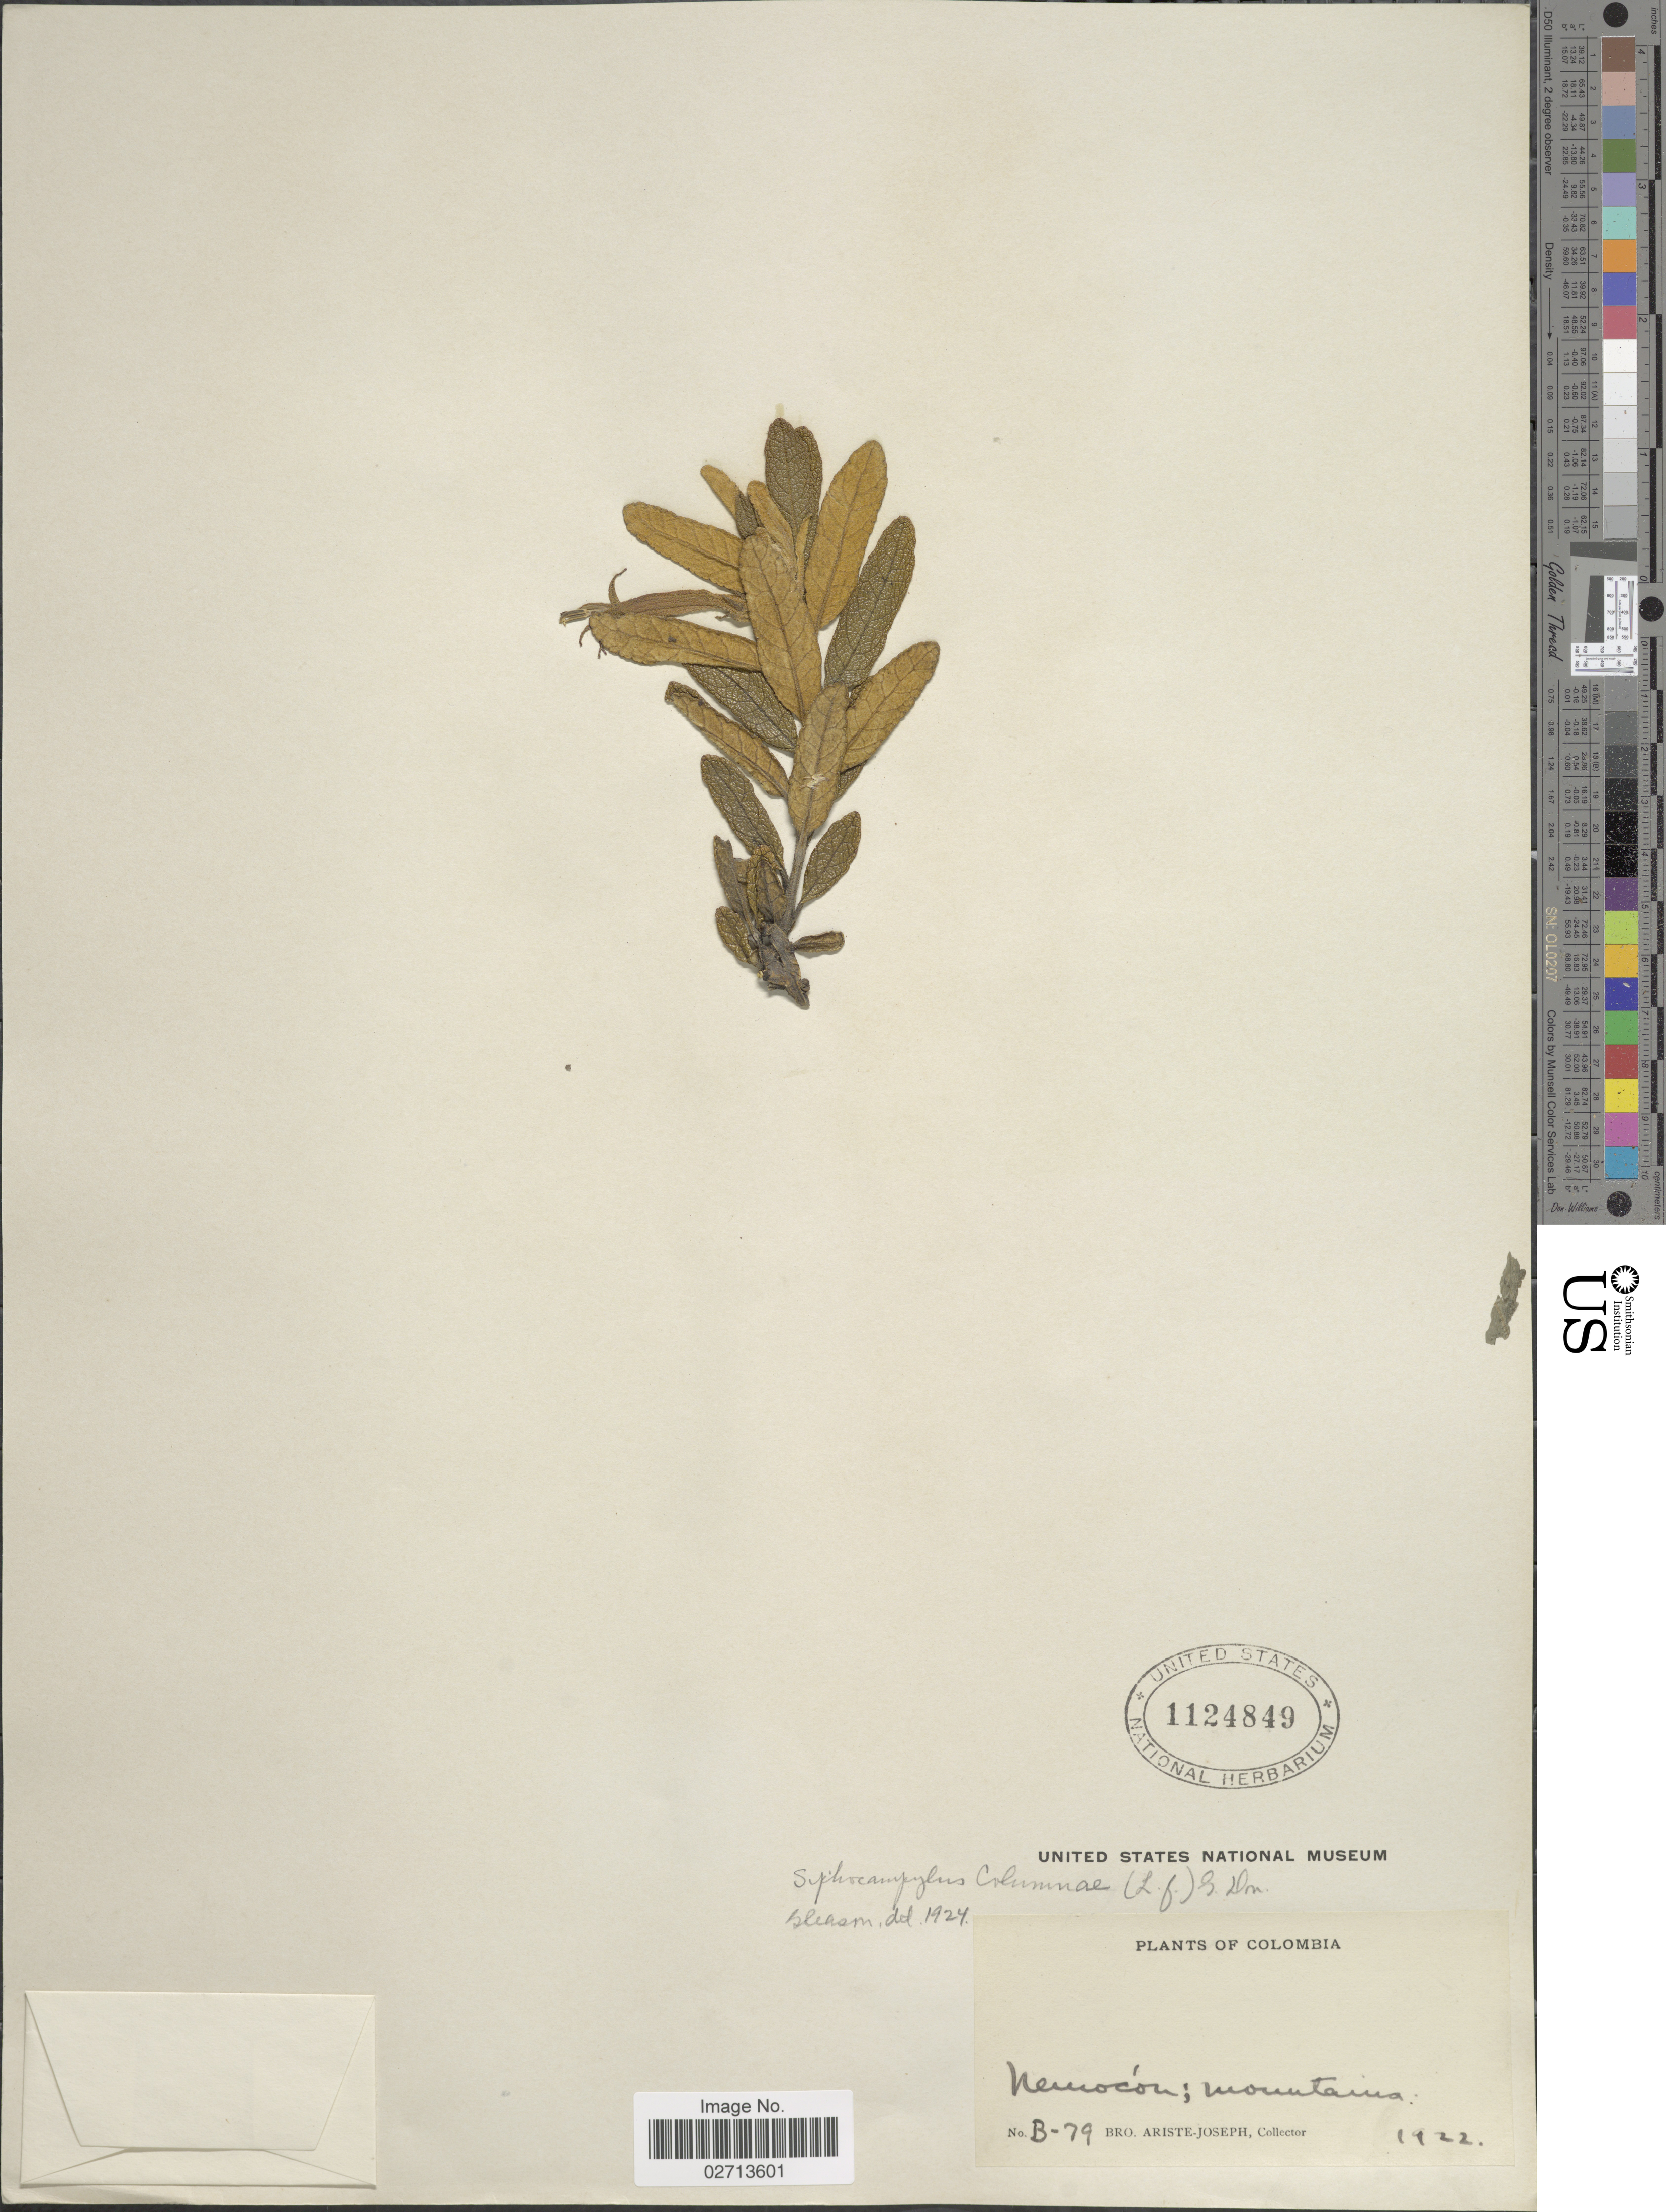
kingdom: Plantae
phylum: Tracheophyta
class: Magnoliopsida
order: Asterales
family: Campanulaceae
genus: Siphocampylus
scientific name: Siphocampylus columnae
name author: (L. f.) G. Don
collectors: Bro. Ariste-Joseph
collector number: B-79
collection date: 1922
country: Colombia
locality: Nemocon; Mountains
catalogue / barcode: US 1124849